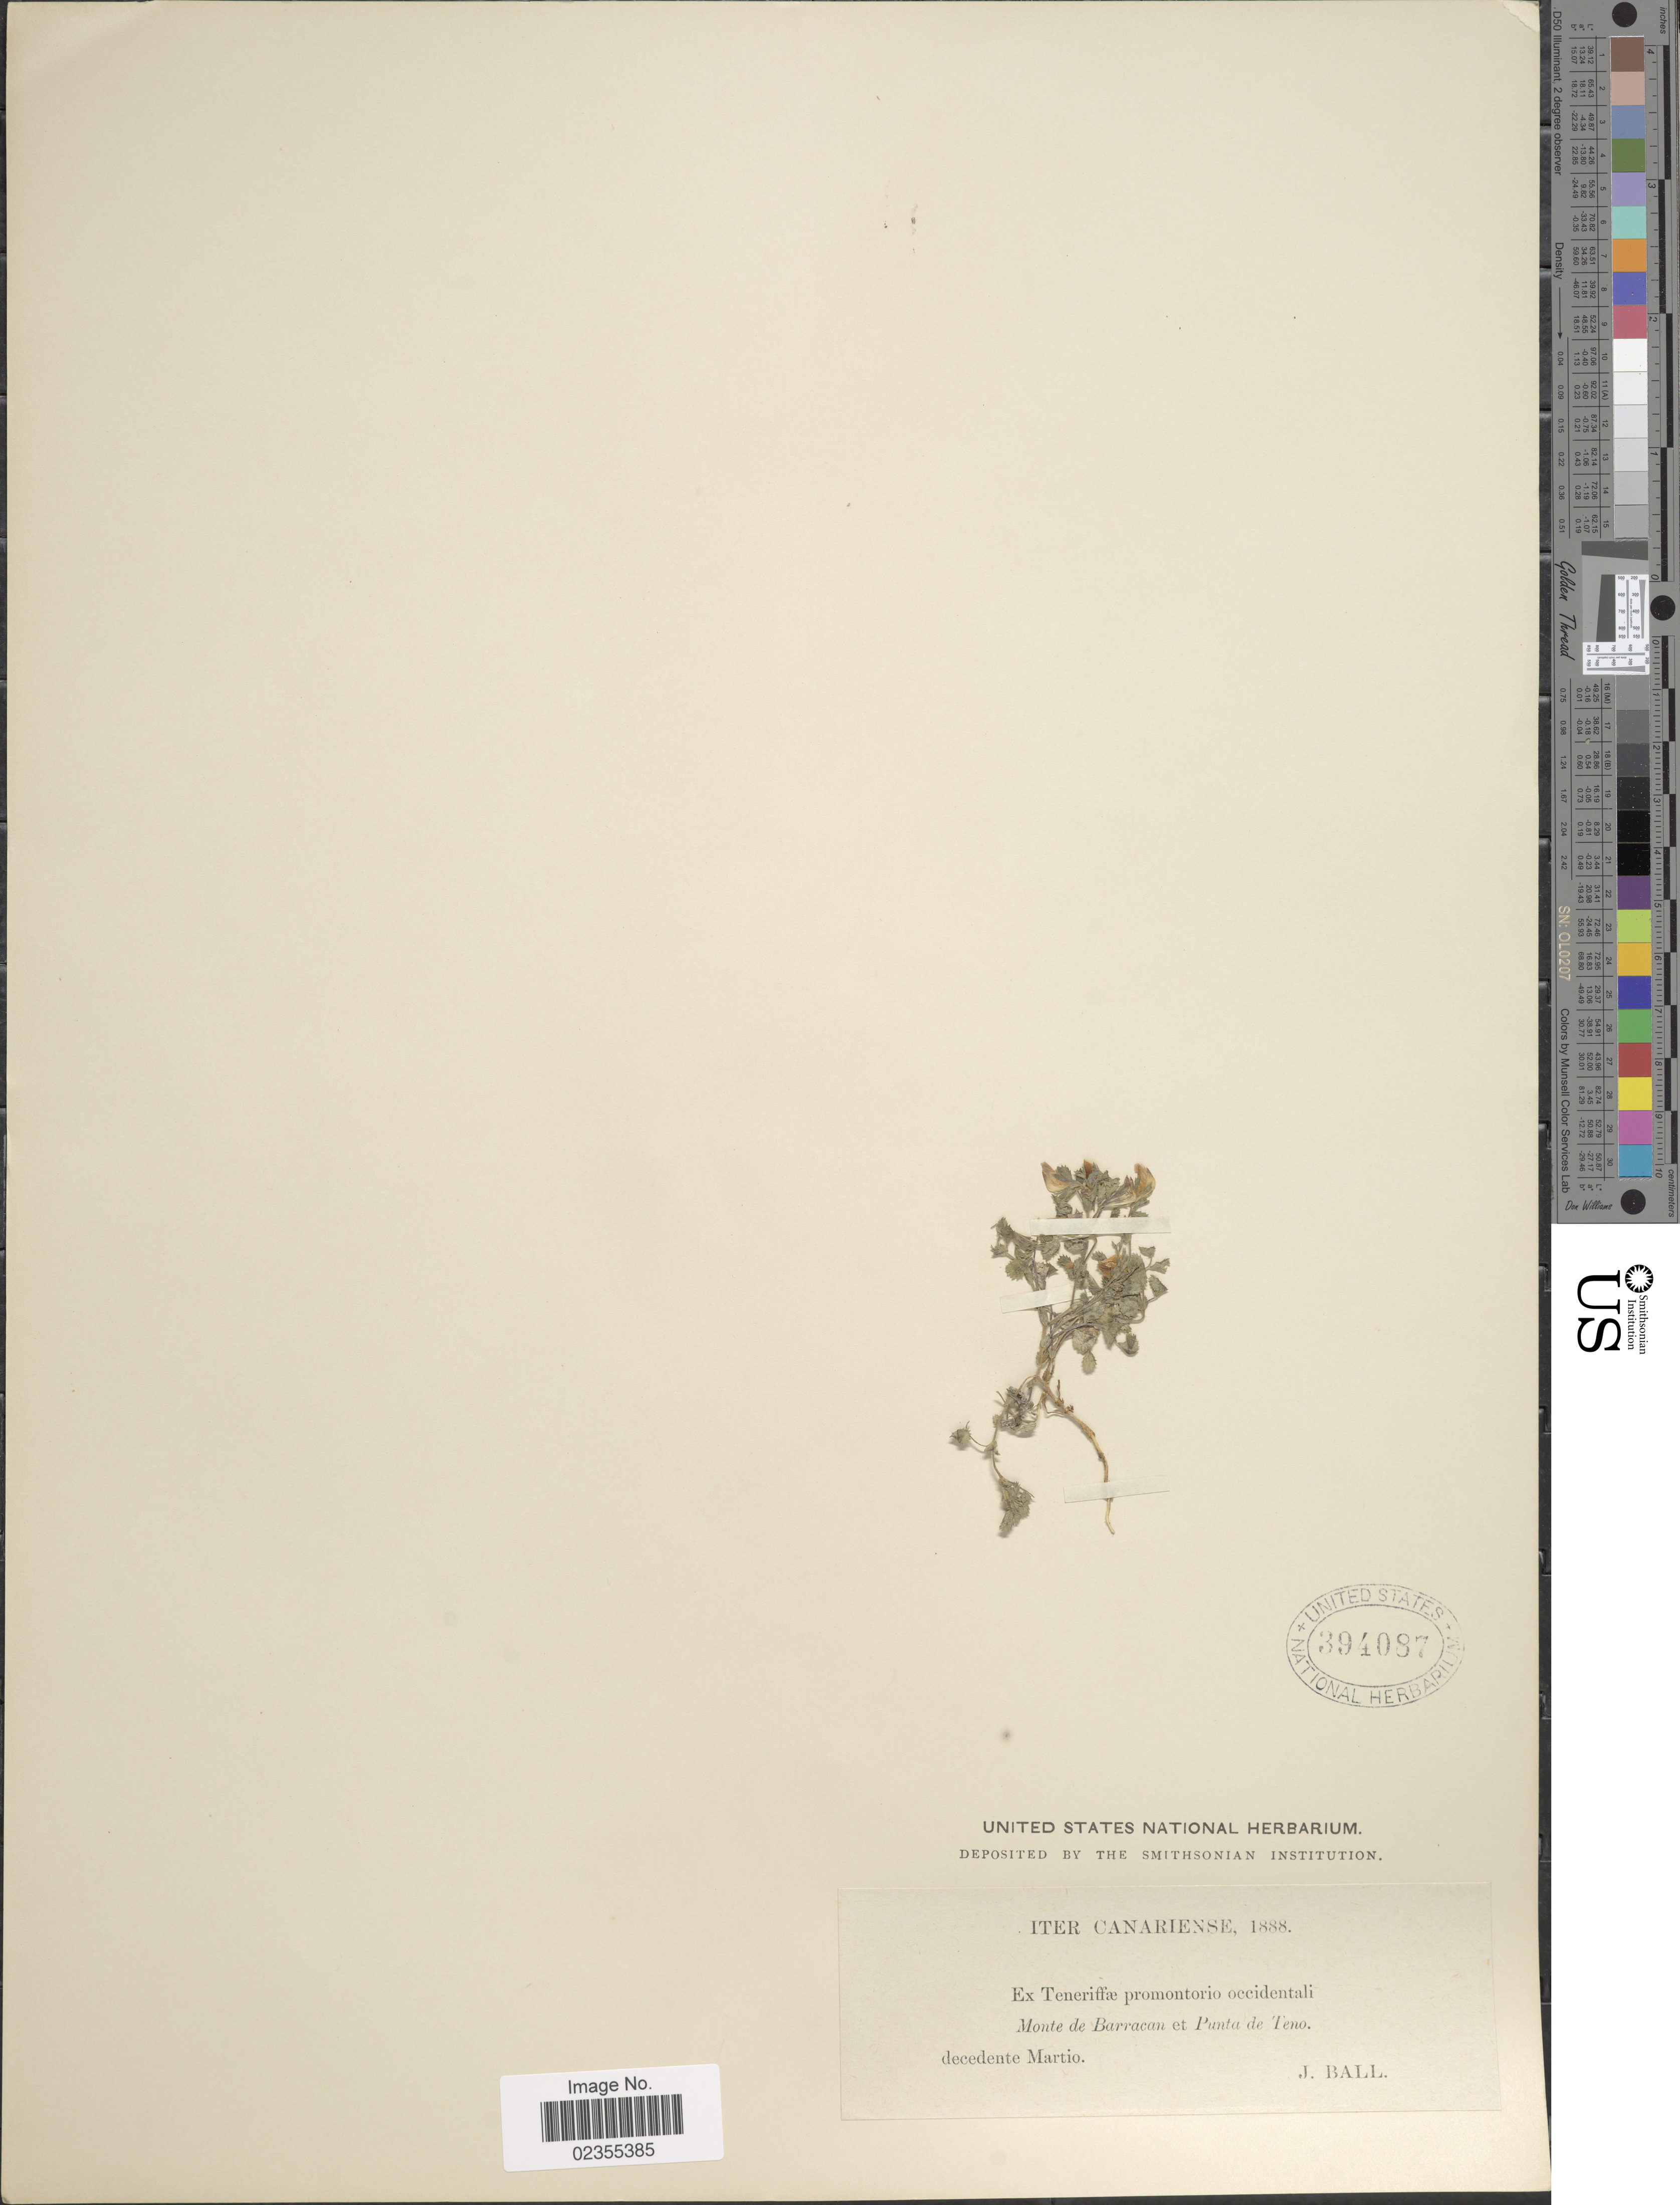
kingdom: Plantae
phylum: Tracheophyta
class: Magnoliopsida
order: Fabales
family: Fabaceae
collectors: J. Ball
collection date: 1888-03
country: Spain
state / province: Canarias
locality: Iter Canariense, Teneriffæ promontorio occidentali Monte de Barracan et Punta de Teno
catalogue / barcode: US 394087